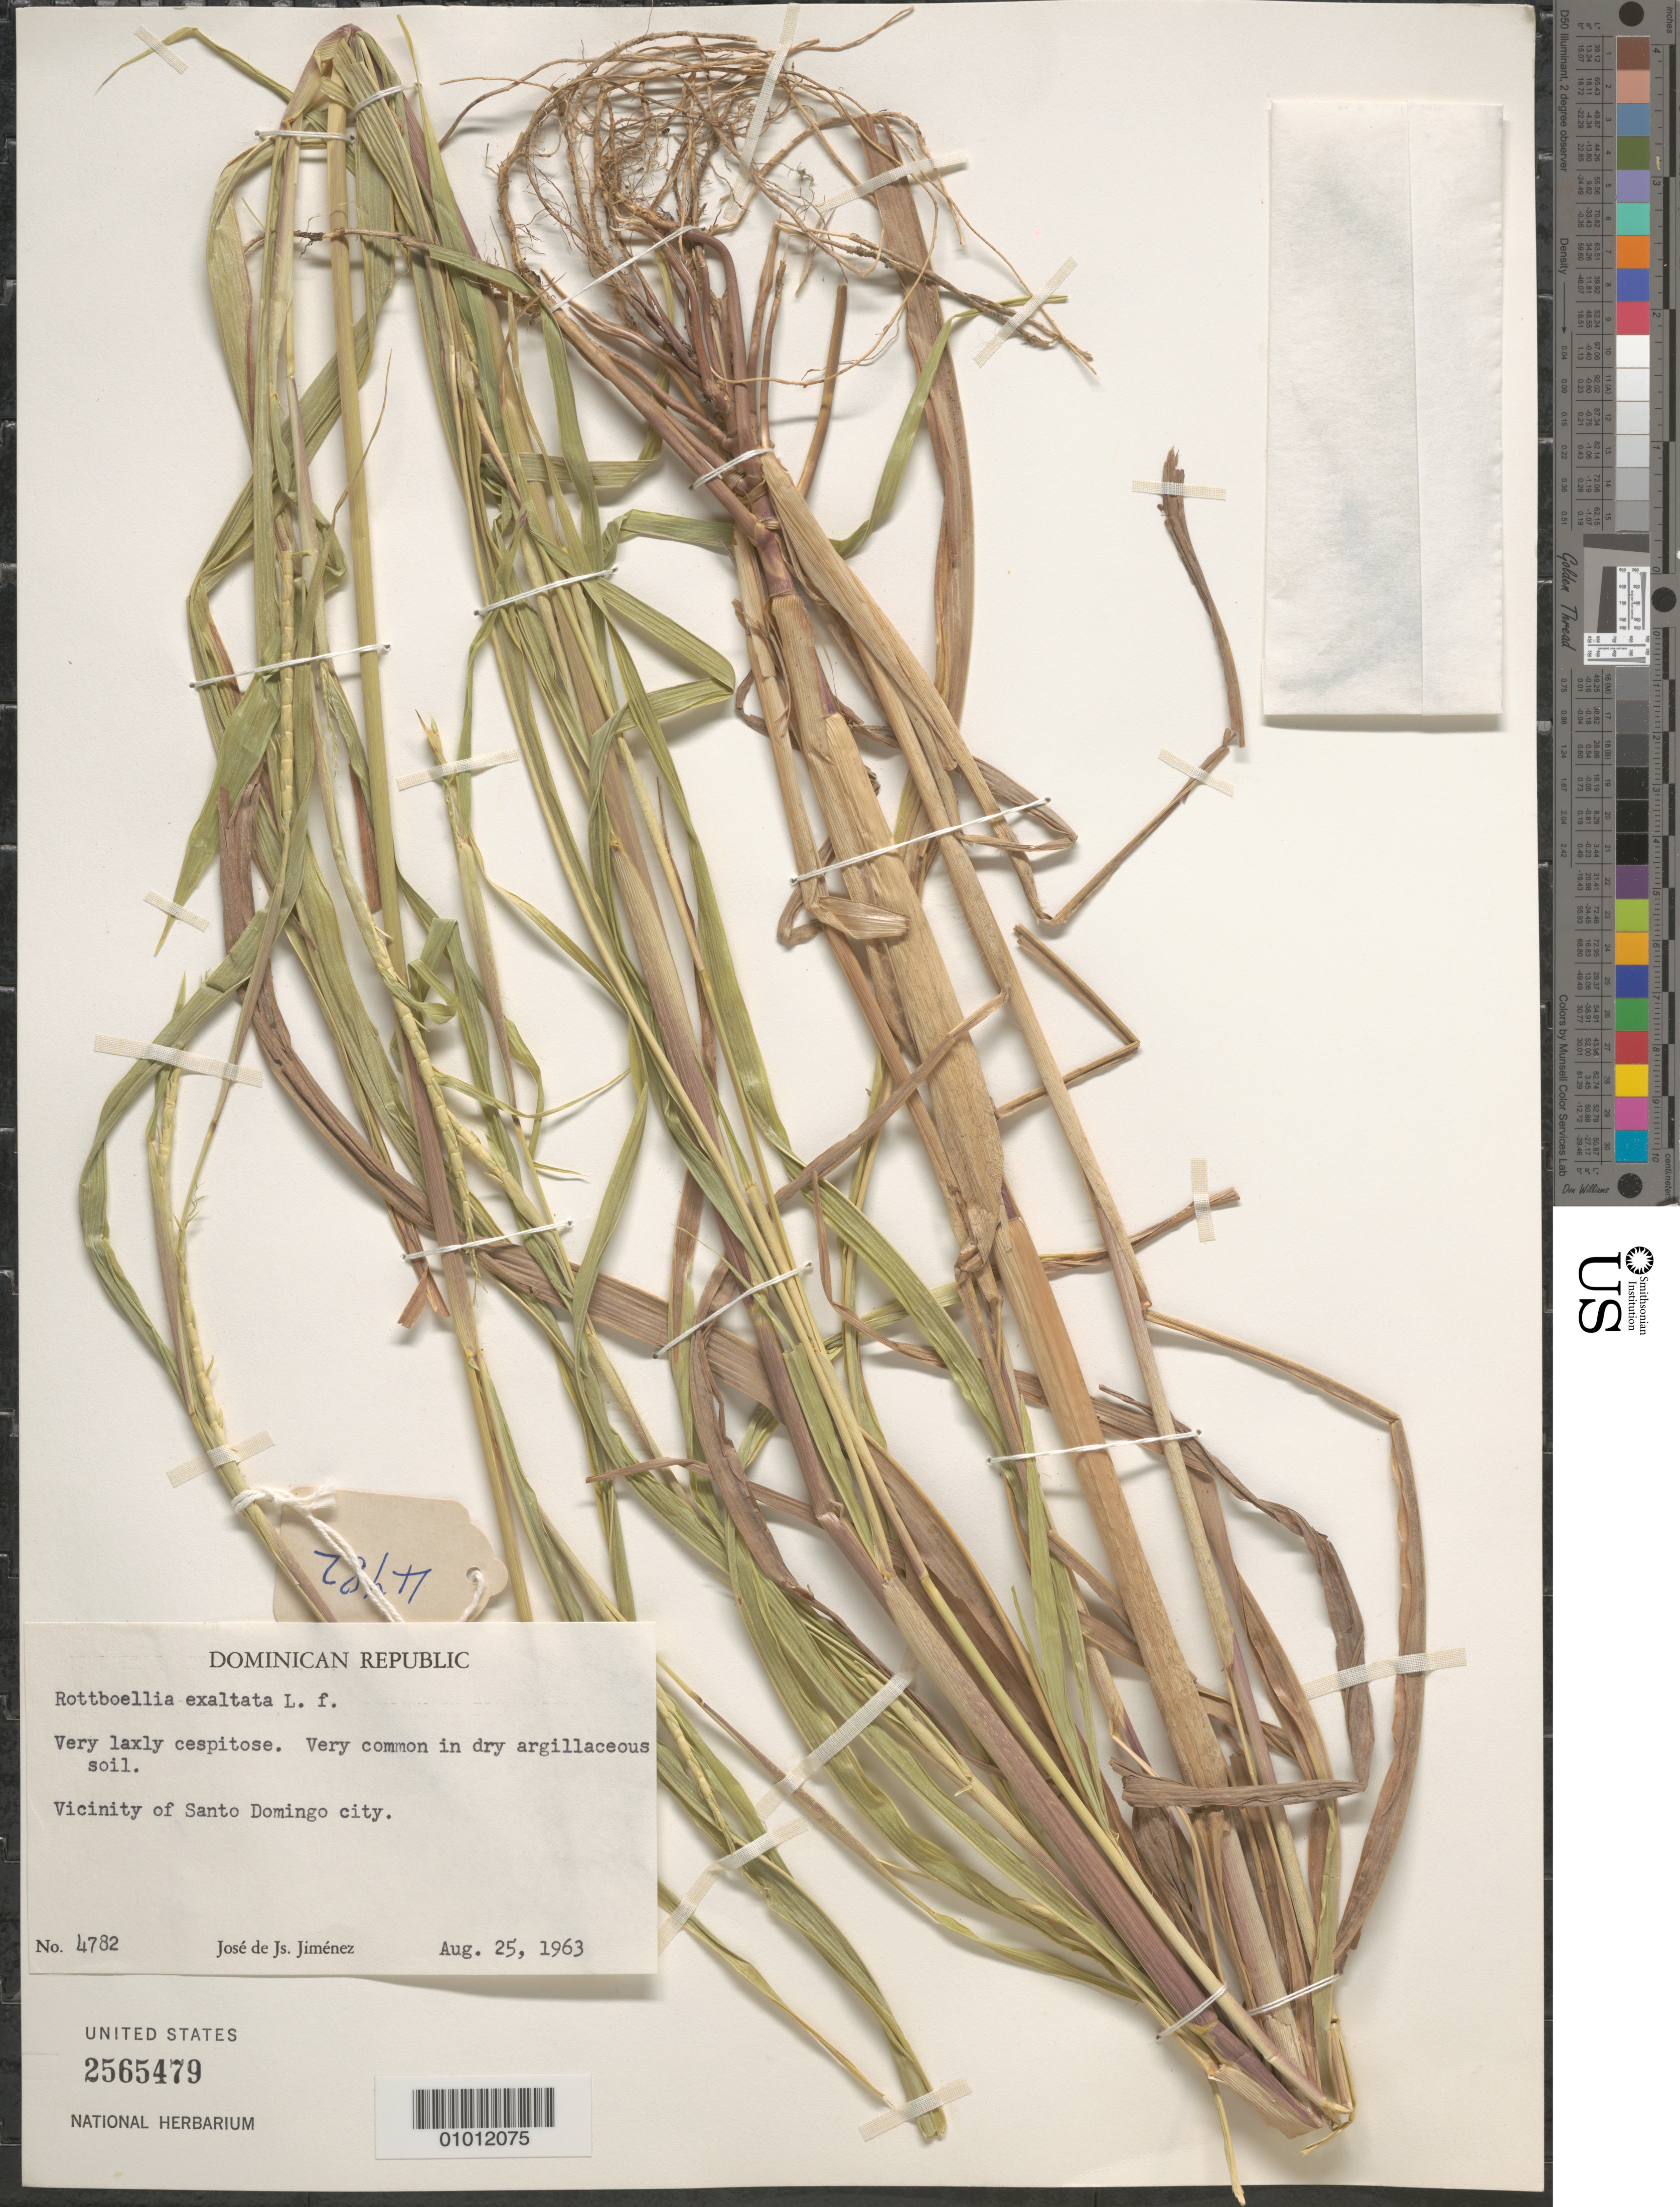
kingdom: Plantae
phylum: Tracheophyta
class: Liliopsida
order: Poales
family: Poaceae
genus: Rottboellia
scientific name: Rottboellia cochinchinensis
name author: (Lour.) Clayton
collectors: J. J. Jiménez Almonte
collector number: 4782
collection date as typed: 25 Aug 1963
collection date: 1963-08-25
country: Dominican Republic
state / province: Distrito Nacional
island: Hispaniola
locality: vic. of Santo Domingo city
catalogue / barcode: US 2565479